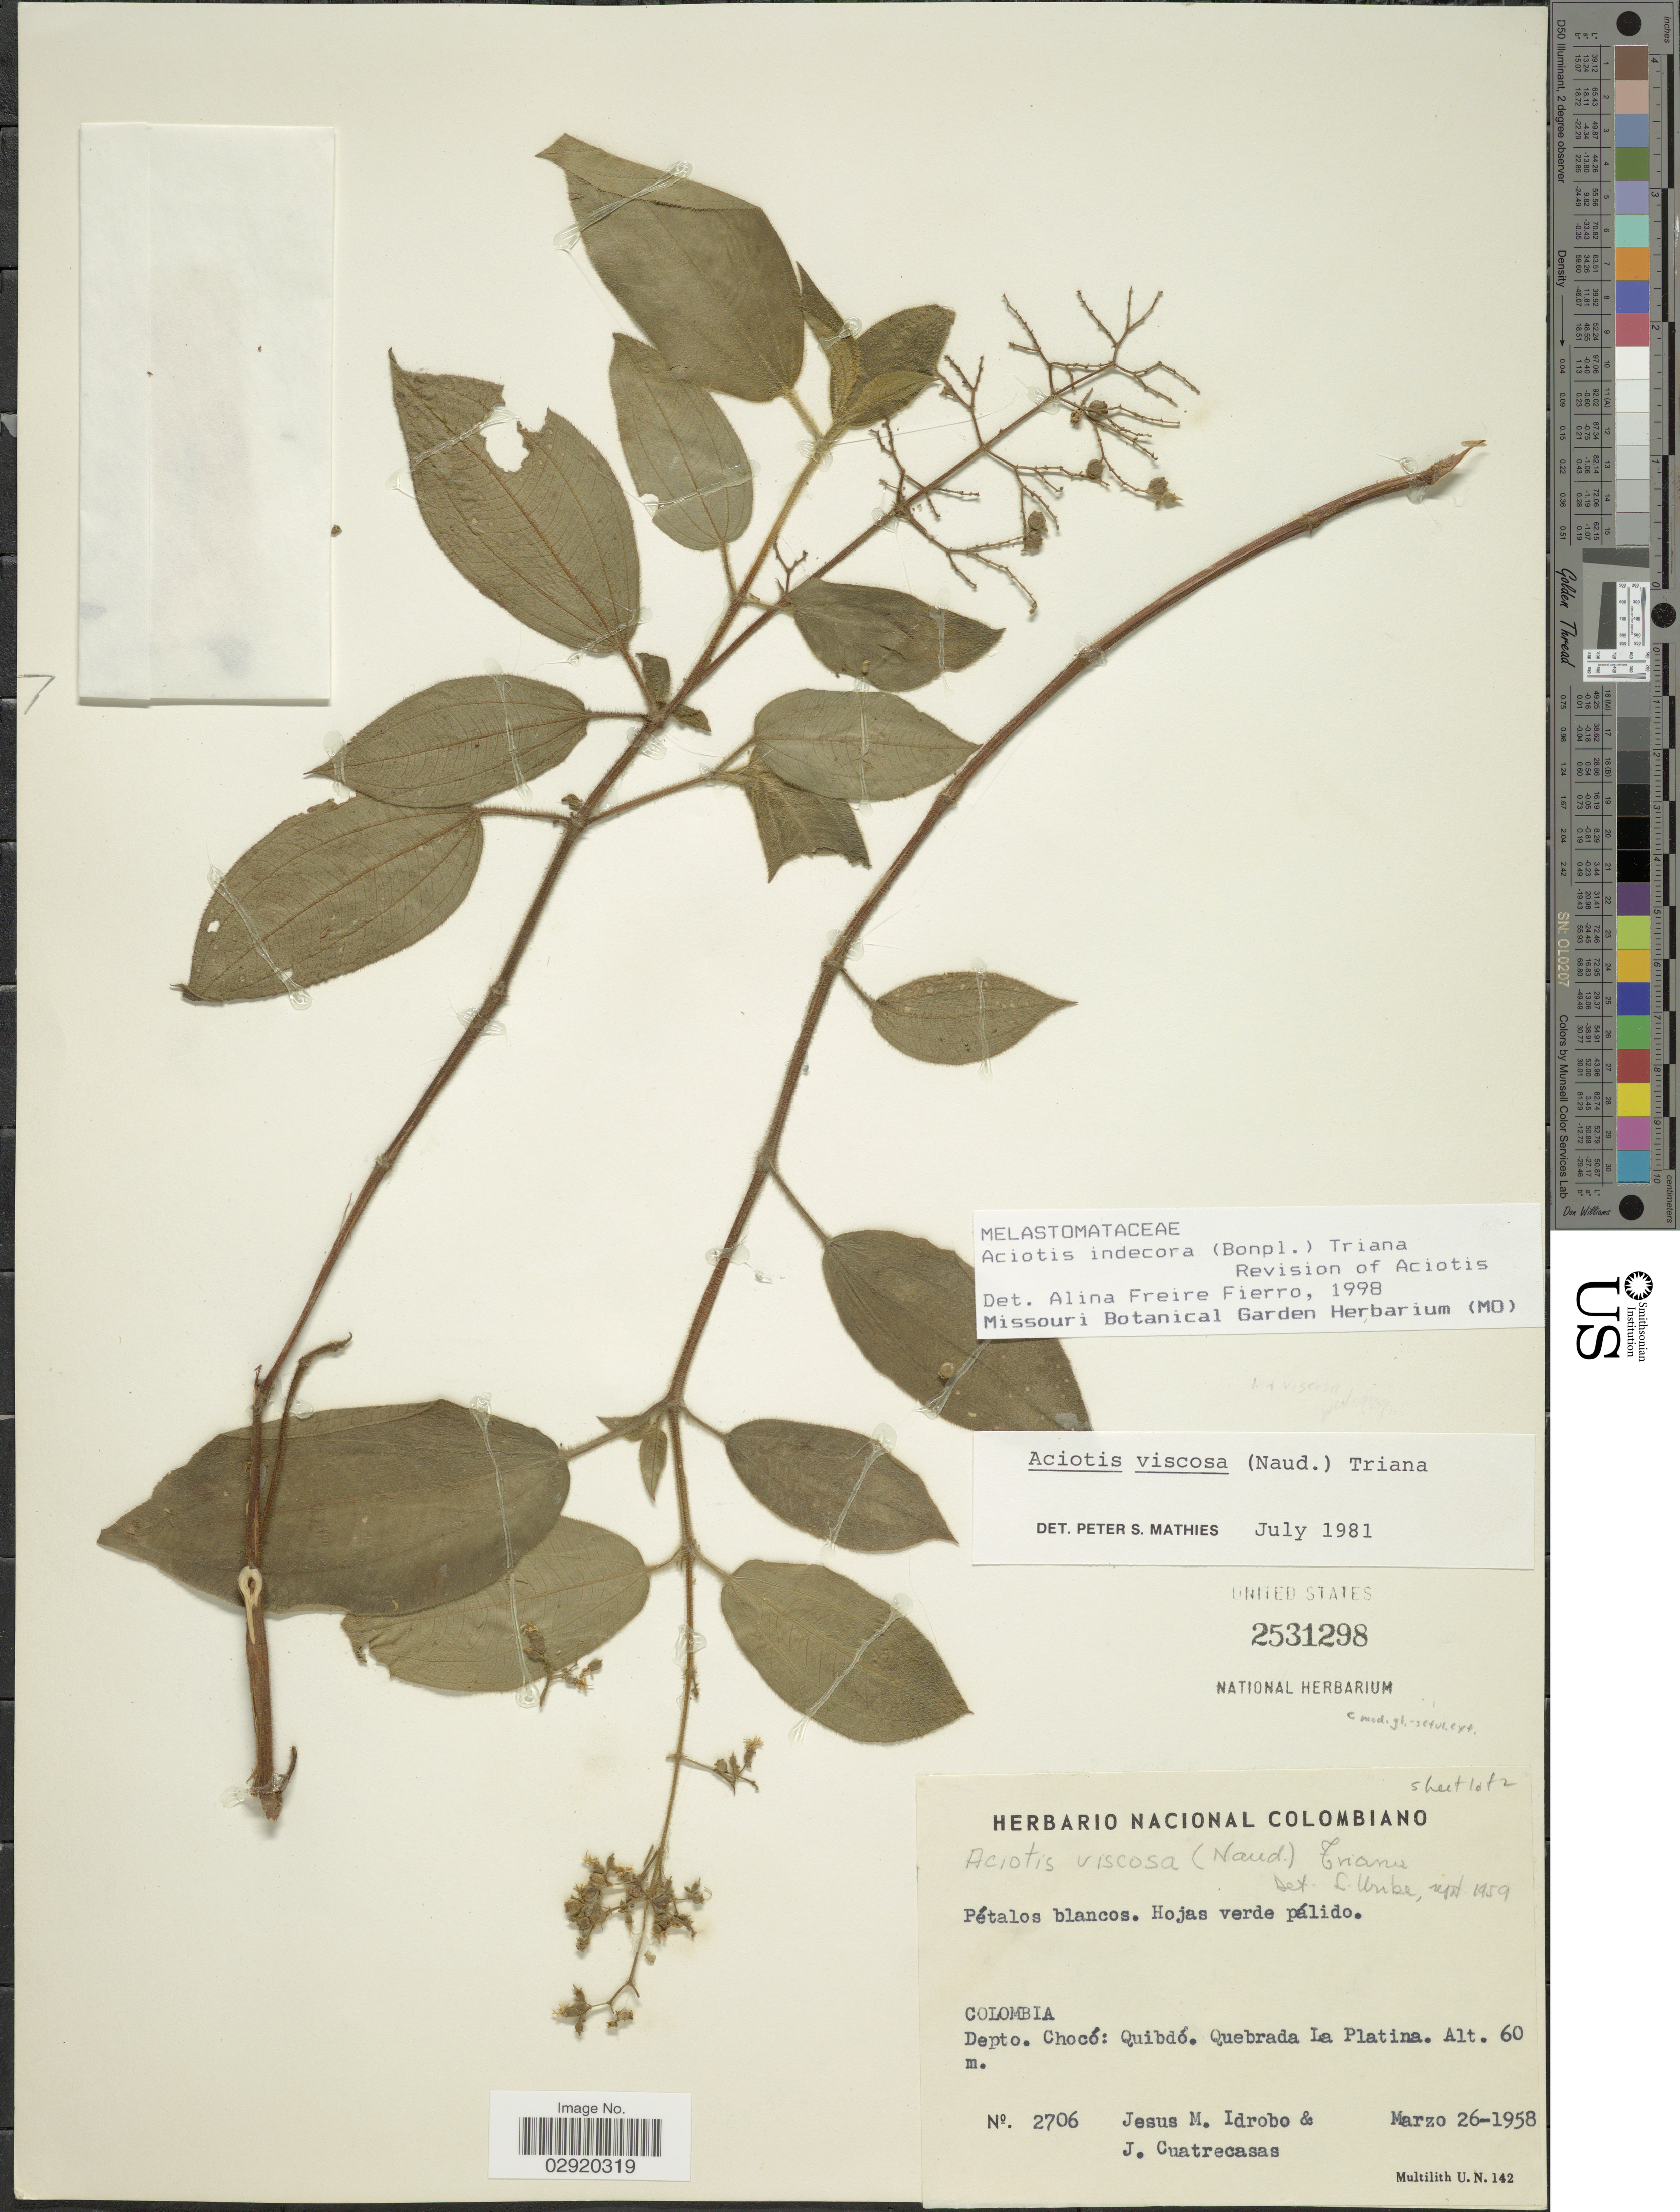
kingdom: Plantae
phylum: Tracheophyta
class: Magnoliopsida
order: Myrtales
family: Melastomataceae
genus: Aciotis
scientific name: Aciotis indecora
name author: (Bonpl.) Triana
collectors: J. M. Idrobo & J. Cuatrecasas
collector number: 2706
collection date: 1958-03-26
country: Colombia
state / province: Chocó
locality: Depto. Chocó: Quibdó. Quebrada La Platina.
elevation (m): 60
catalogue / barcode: US 2531298